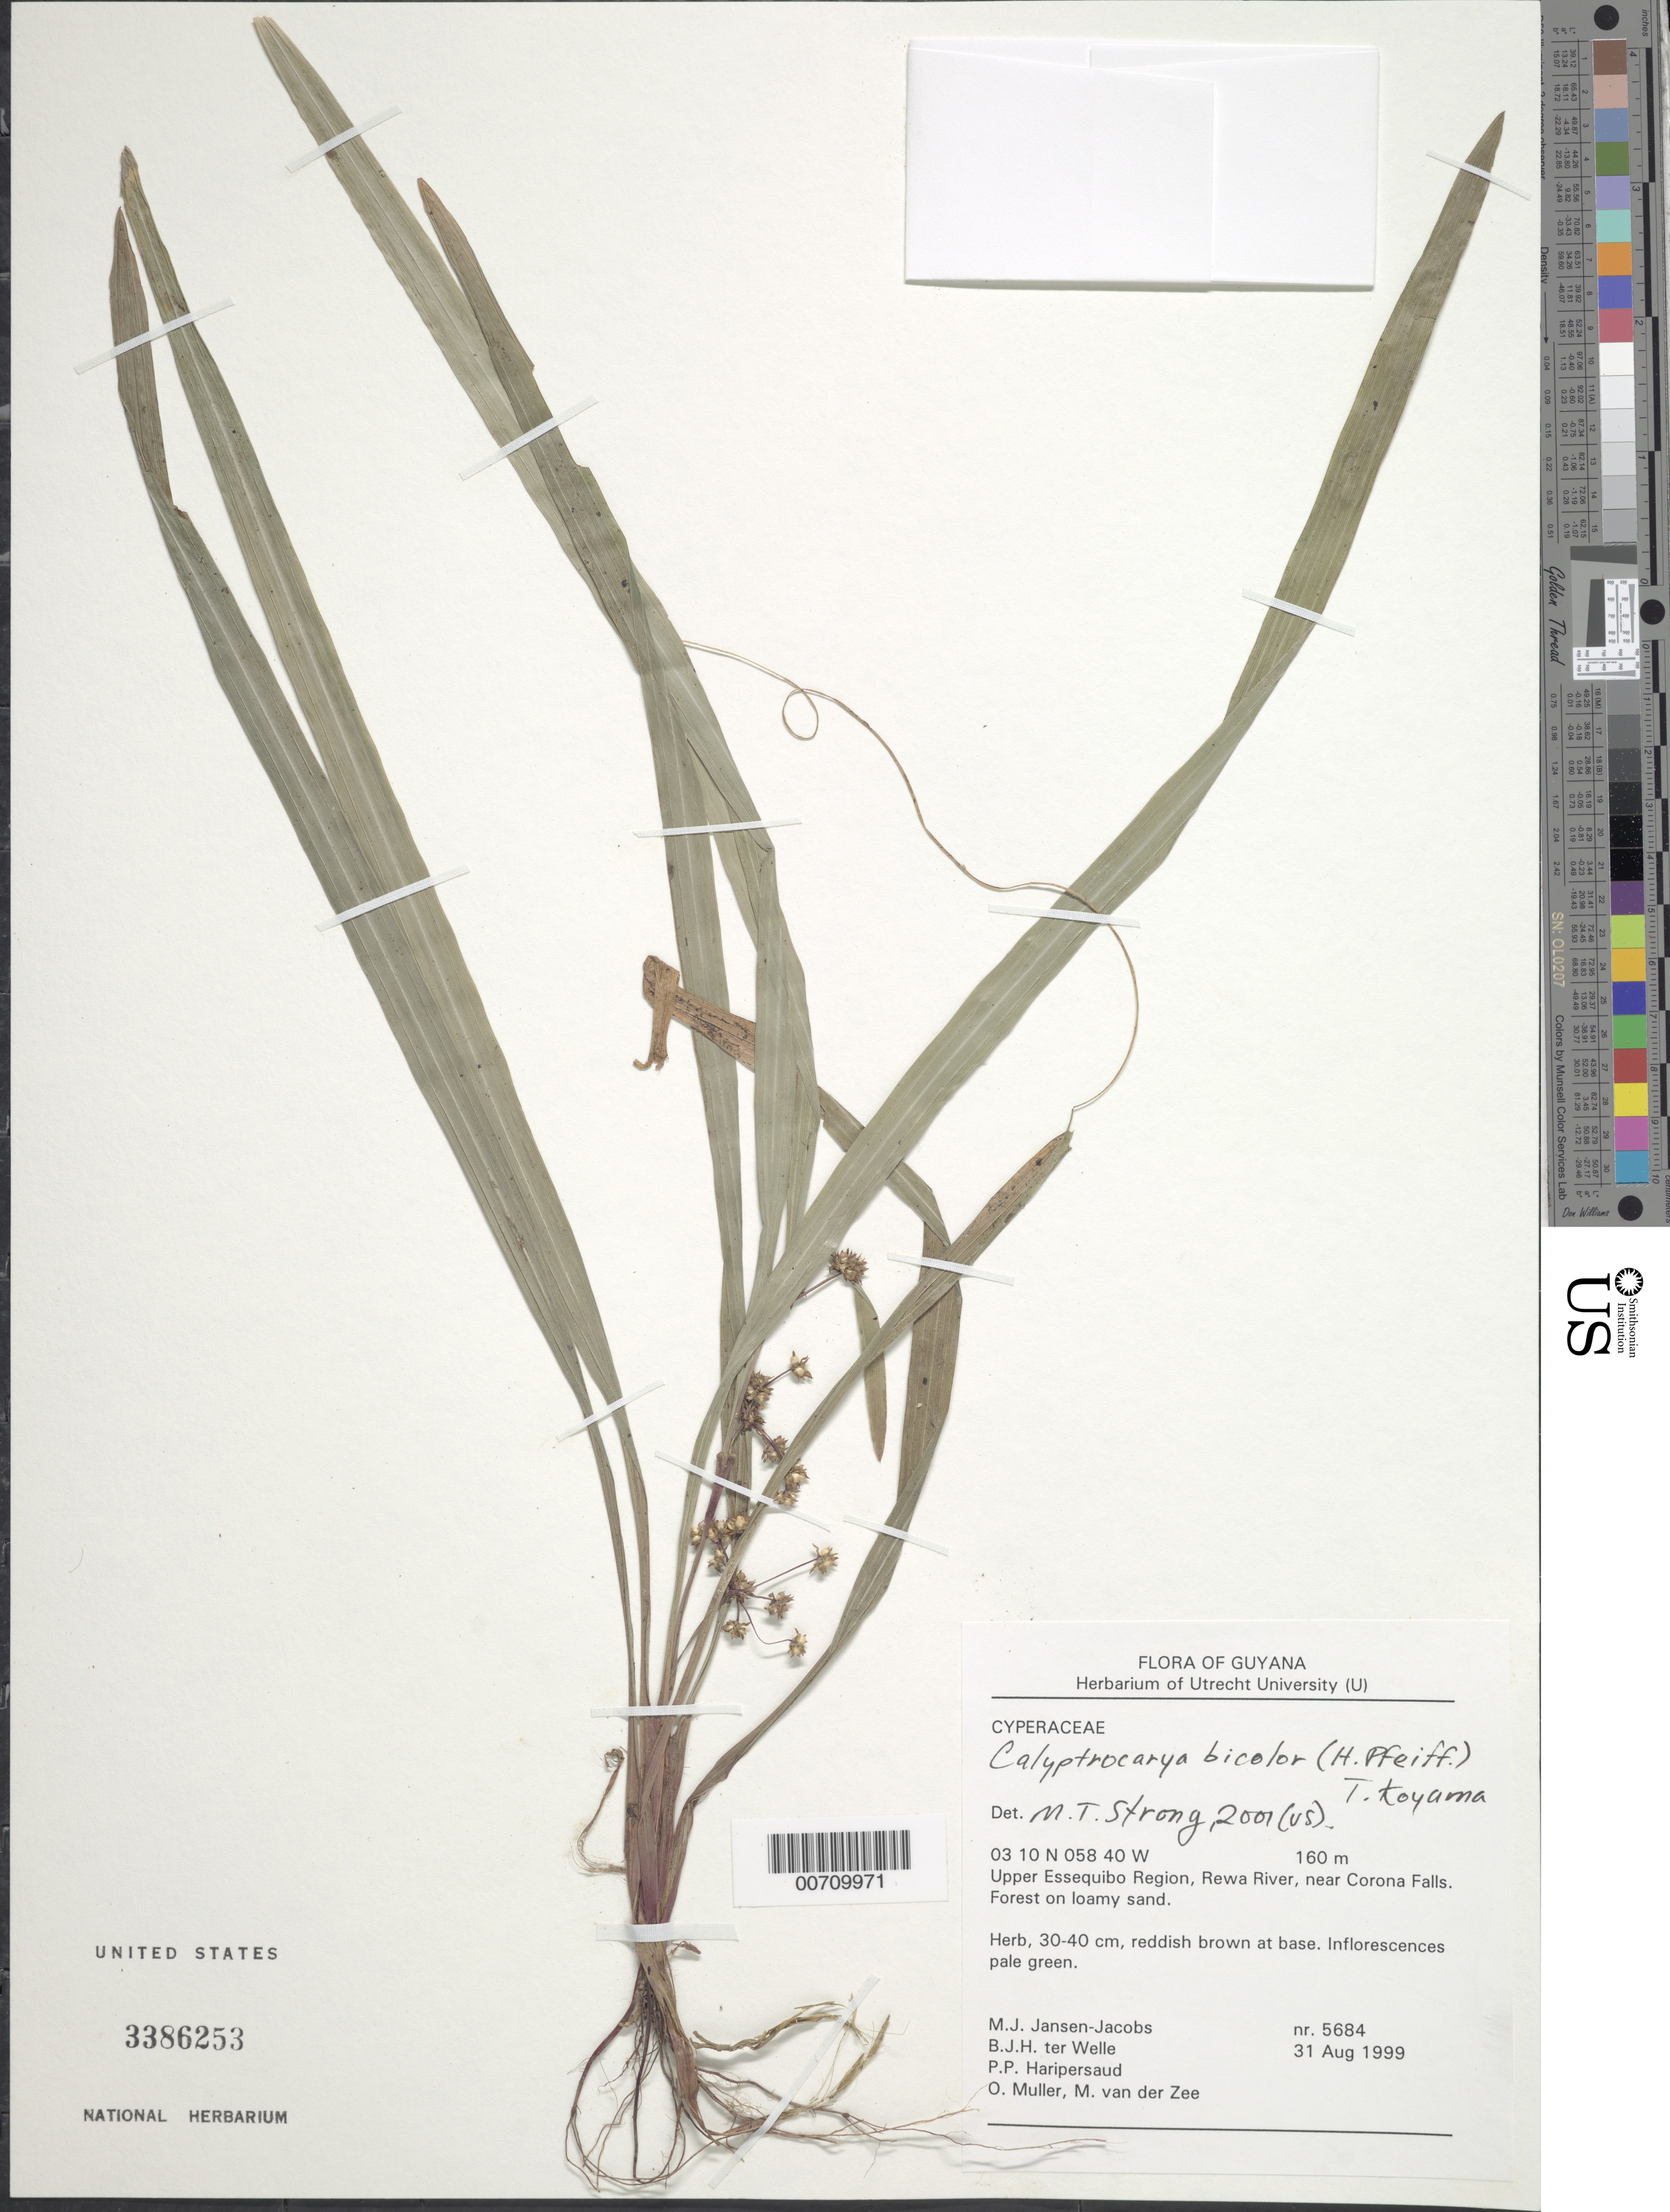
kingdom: Plantae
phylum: Tracheophyta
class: Liliopsida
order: Poales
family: Cyperaceae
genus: Calyptrocarya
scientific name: Calyptrocarya bicolor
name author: (H. Pfeiff.) T. Koyama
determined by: Strong, M. T., (US), Smithsonian Institution - National Museum of Natural History (UNITED STATES)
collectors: M. J. Jansen-Jacobs, B. Welle, P. Haripersaud, O. Muller & M. van der Zee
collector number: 5684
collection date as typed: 31-Aug-99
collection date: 1999-08-31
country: Guyana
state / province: U. Takutu-U. Essequibo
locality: Rewa River, near Corona Falls, Upper Essequibo Region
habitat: Forest on loamy sand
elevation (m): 160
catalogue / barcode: US 3386253